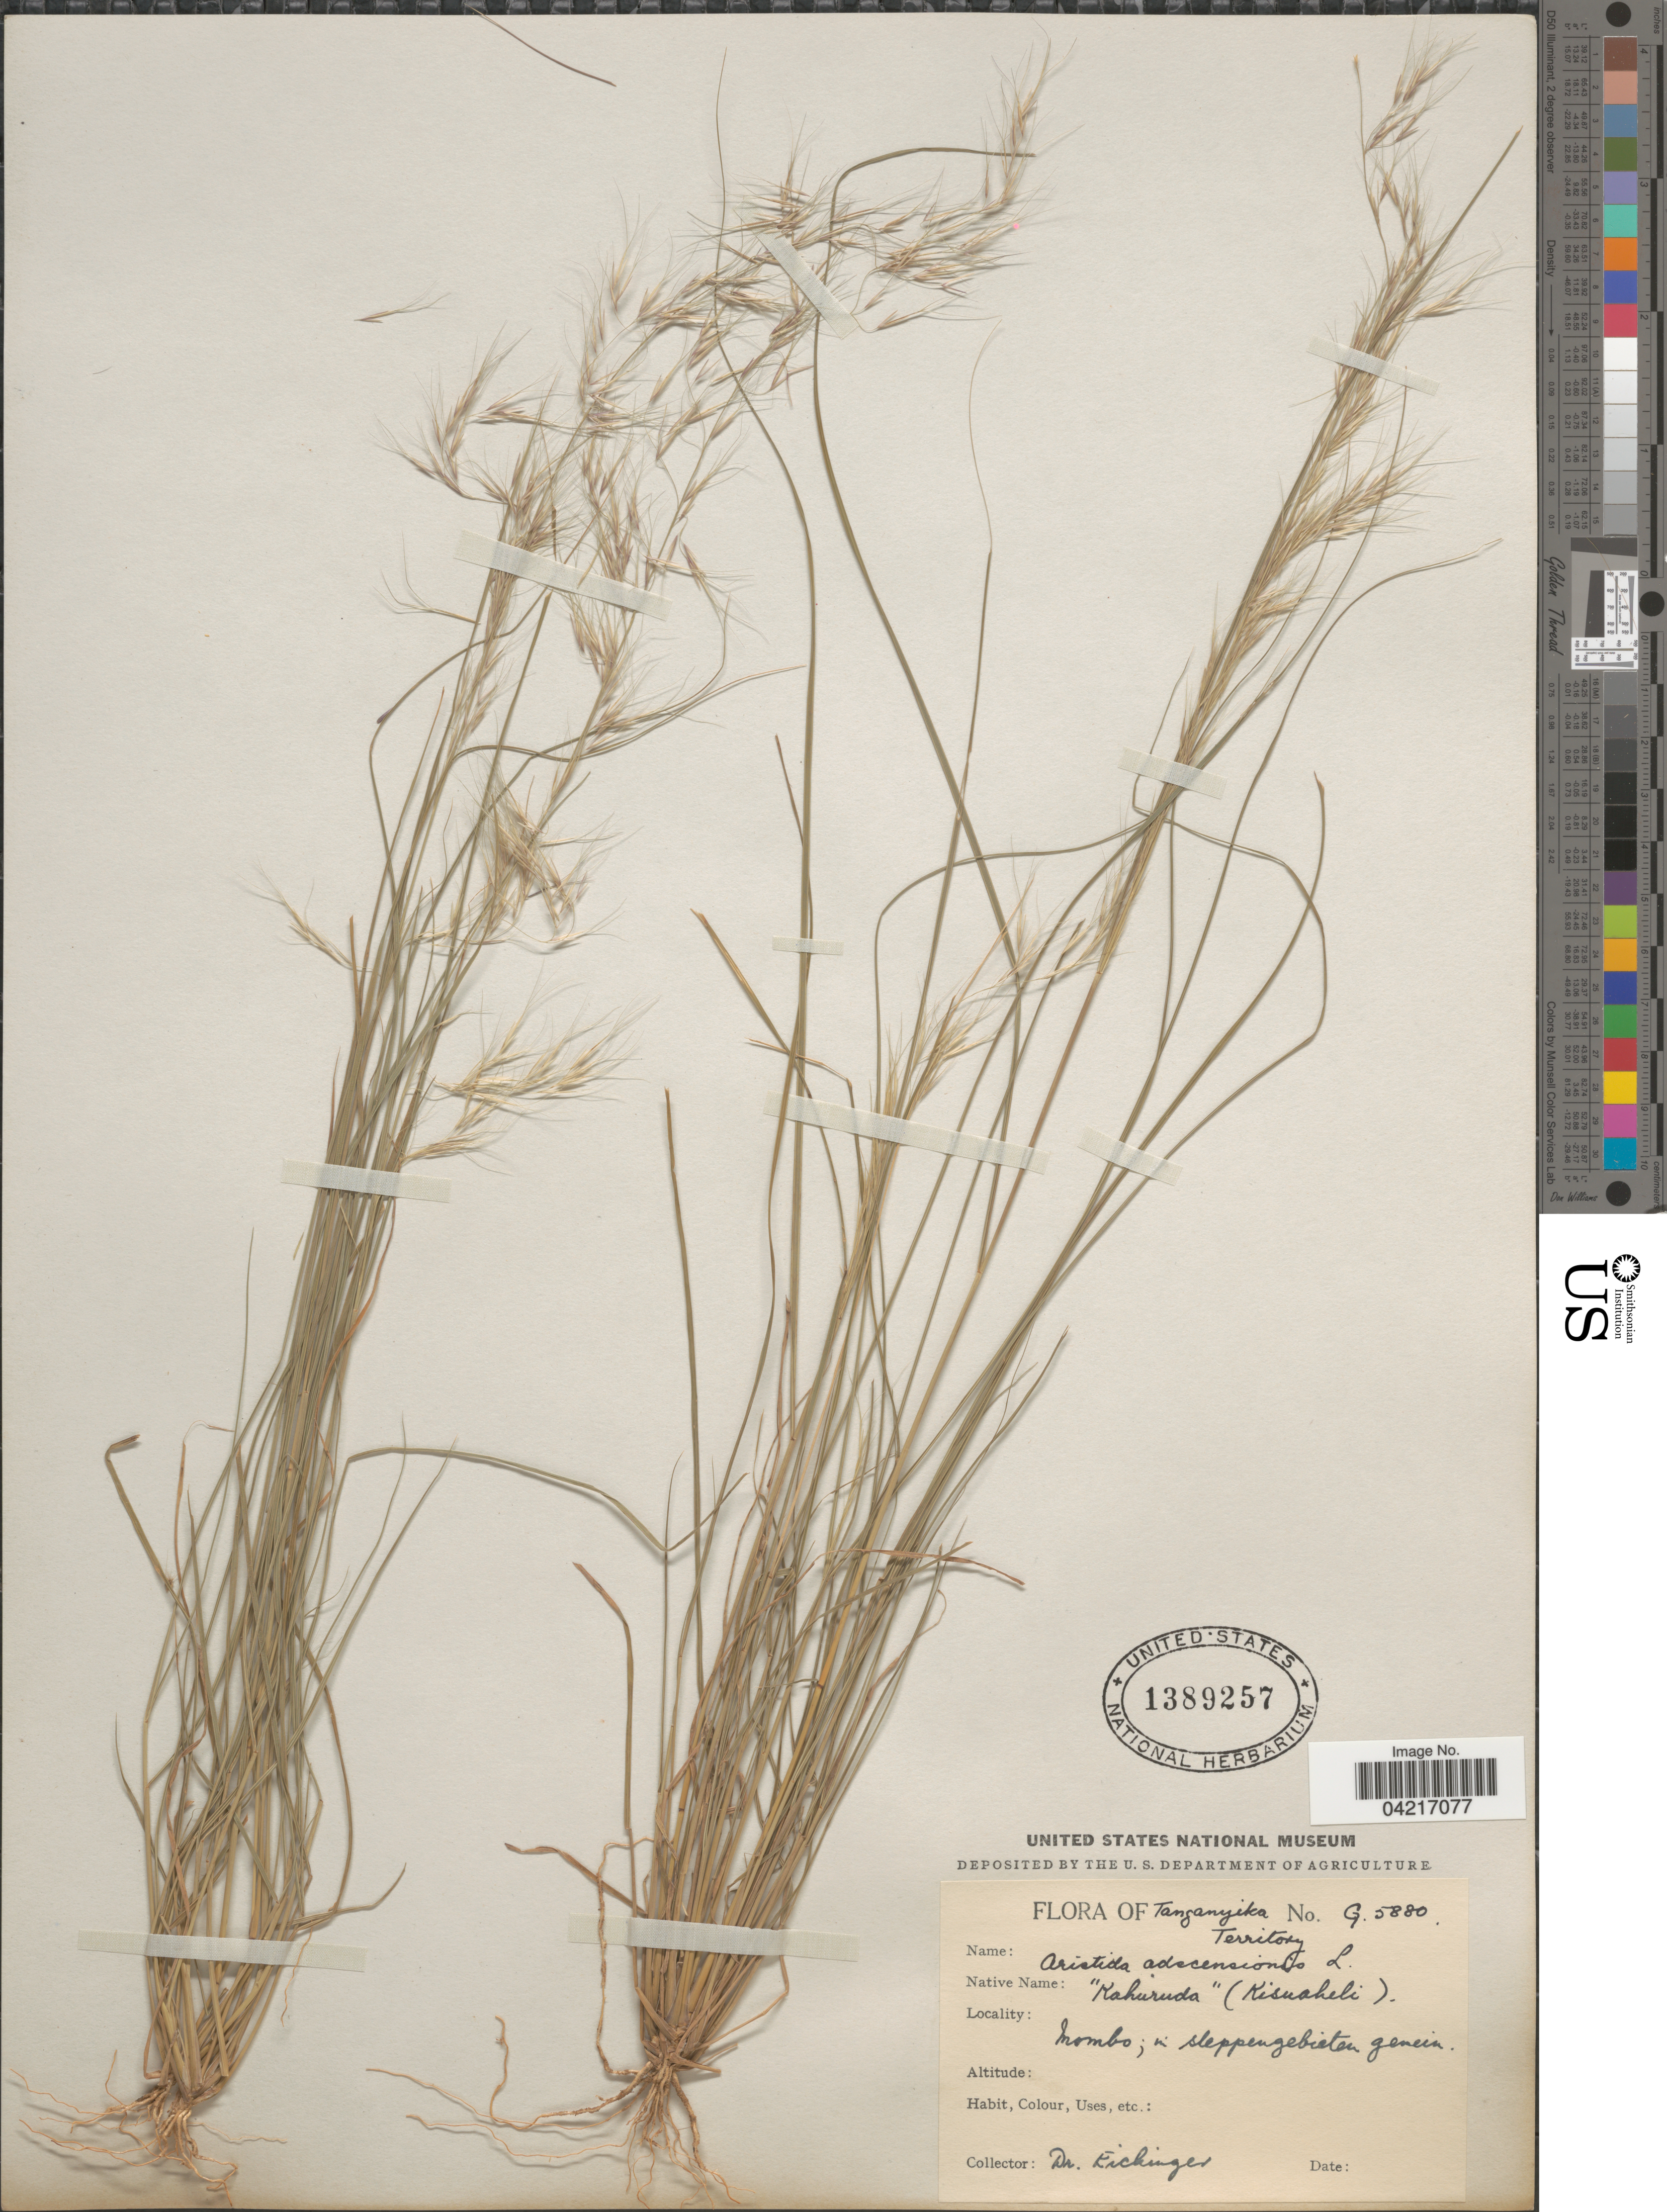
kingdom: Plantae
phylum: Tracheophyta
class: Liliopsida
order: Poales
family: Poaceae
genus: Aristida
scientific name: Aristida adscensionis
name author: L.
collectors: Eichinger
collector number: G5880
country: Tanzania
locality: Tanganyika Territory. "Kahuruda" (Kisuaheli). Mombo; in steppengebieten gemein. .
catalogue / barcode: US 1389257